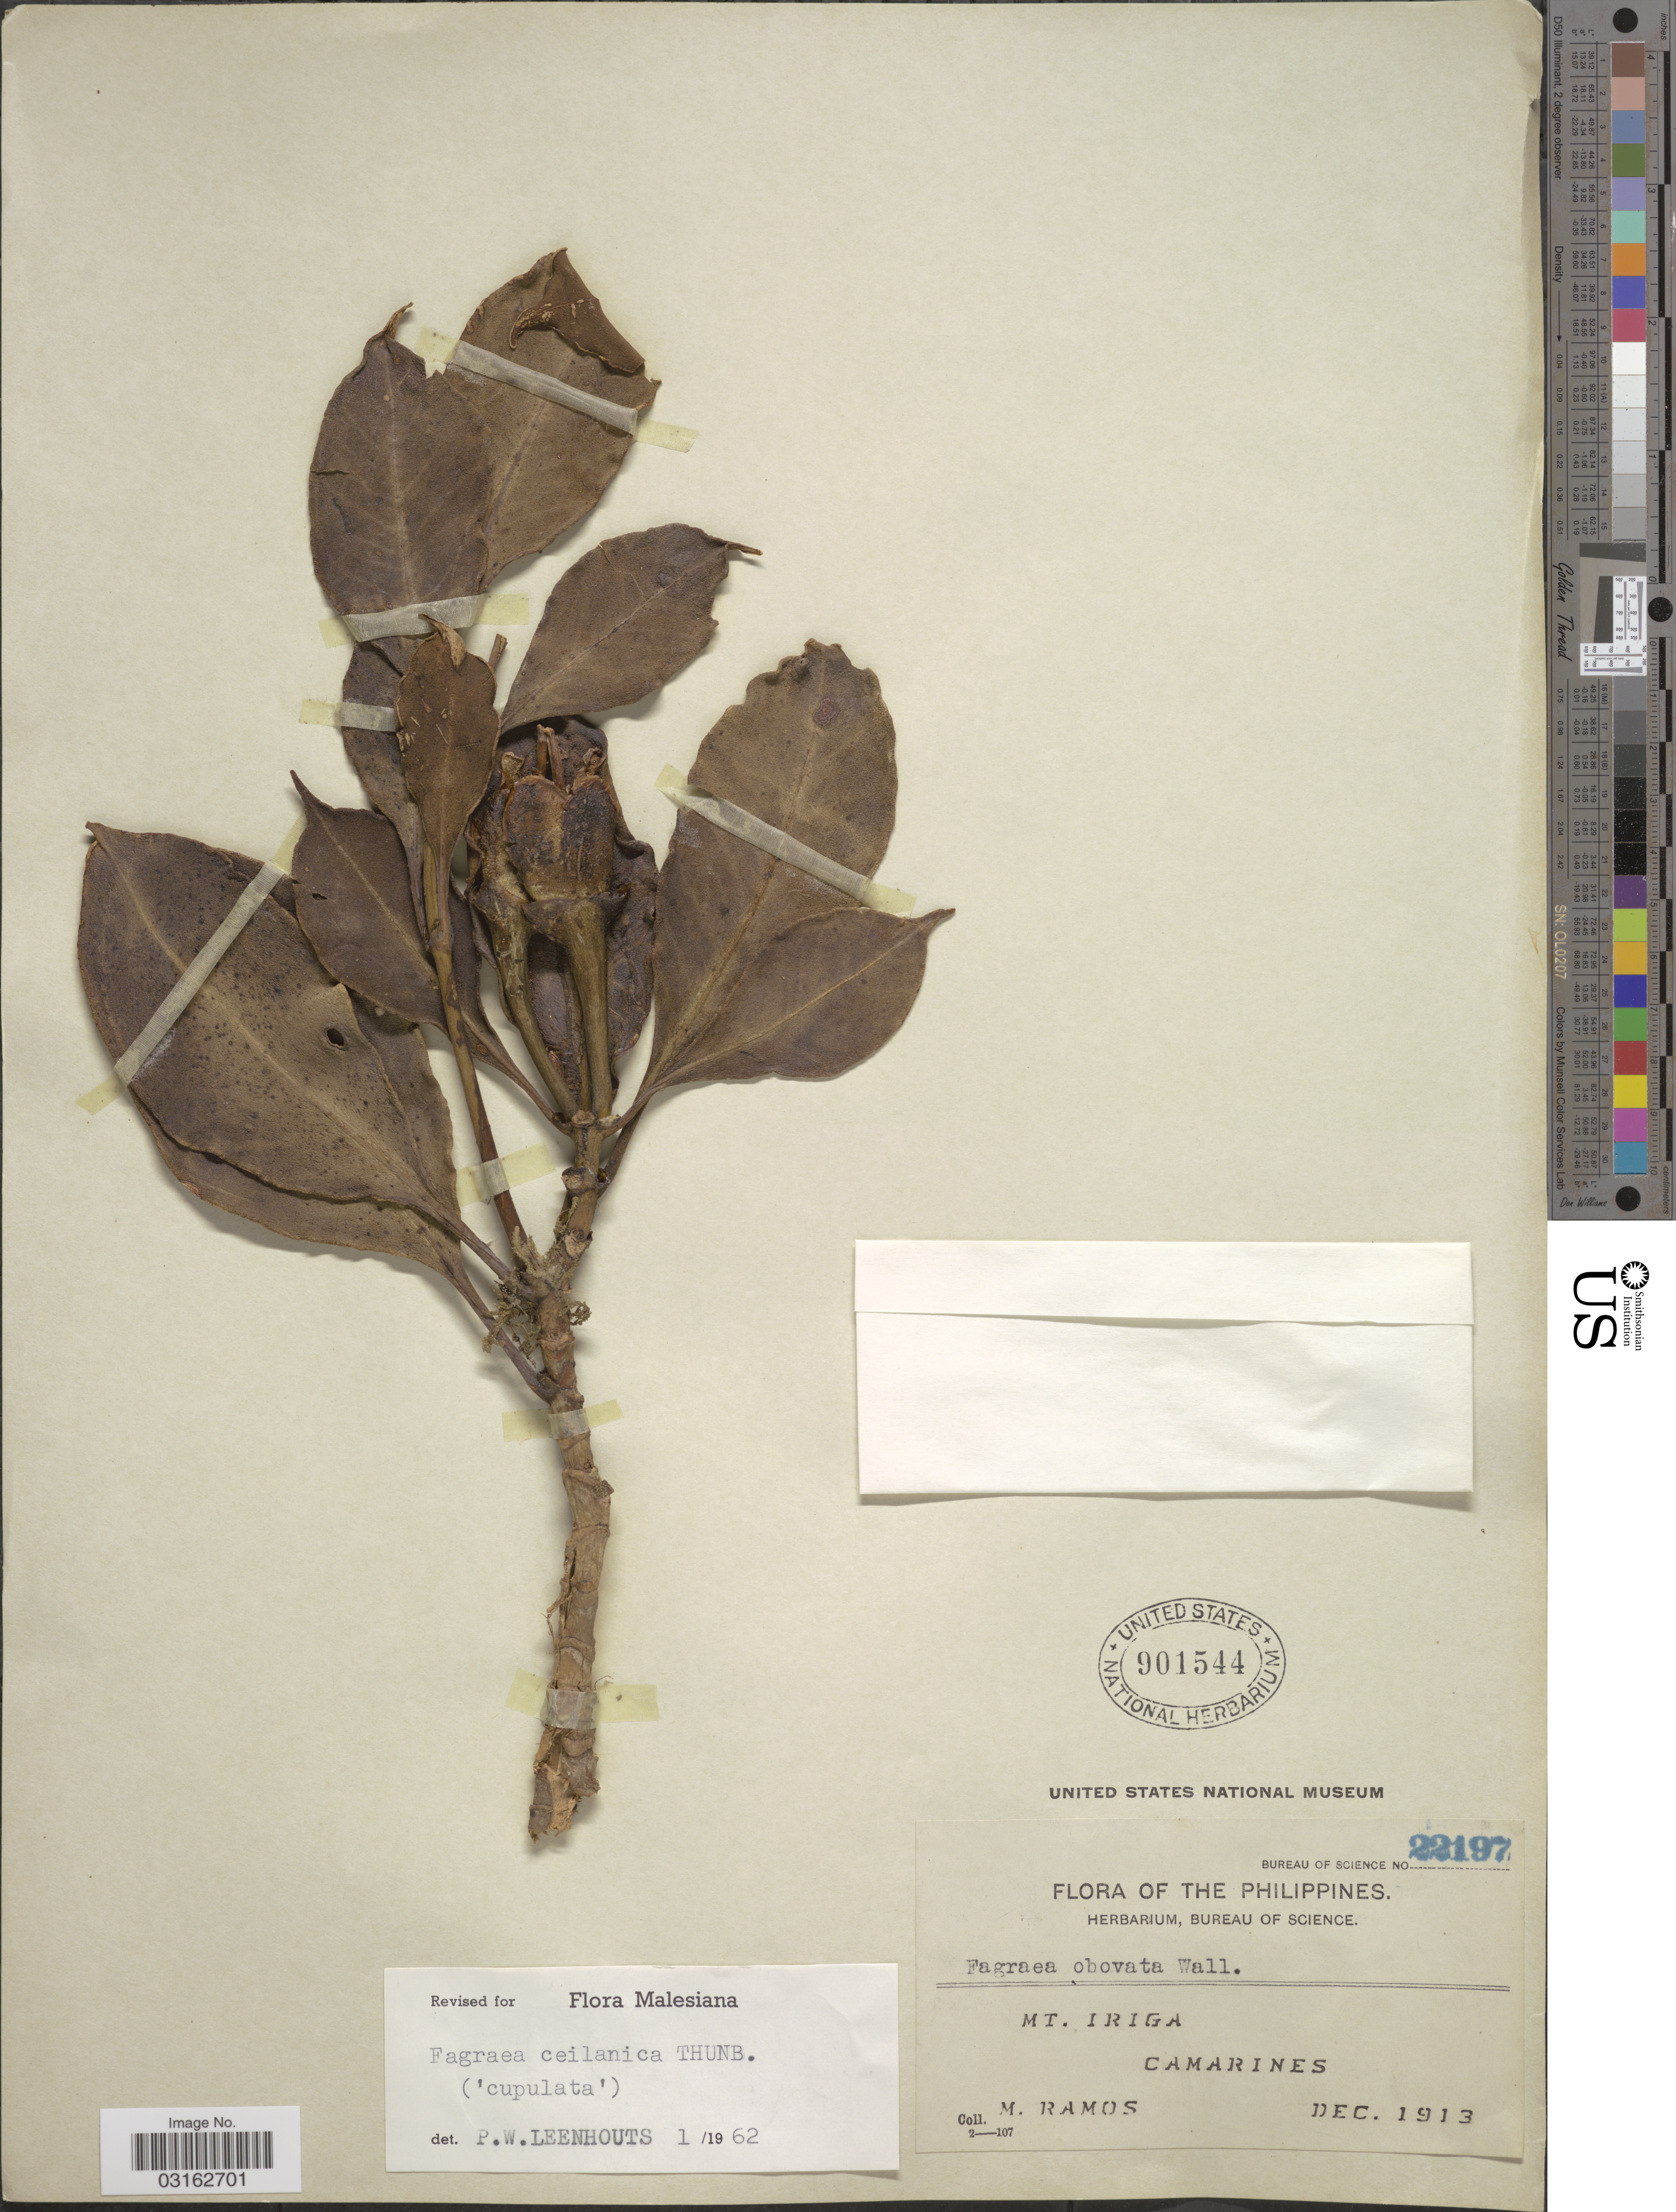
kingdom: Plantae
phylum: Tracheophyta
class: Magnoliopsida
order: Gentianales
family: Gentianaceae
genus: Fagraea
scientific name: Fagraea ceilanica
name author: Thunb.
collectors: M. Ramos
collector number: Bureau of Science 22197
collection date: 1913-12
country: Philippines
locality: Mt. Iriga, Camarines.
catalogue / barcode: US 901544